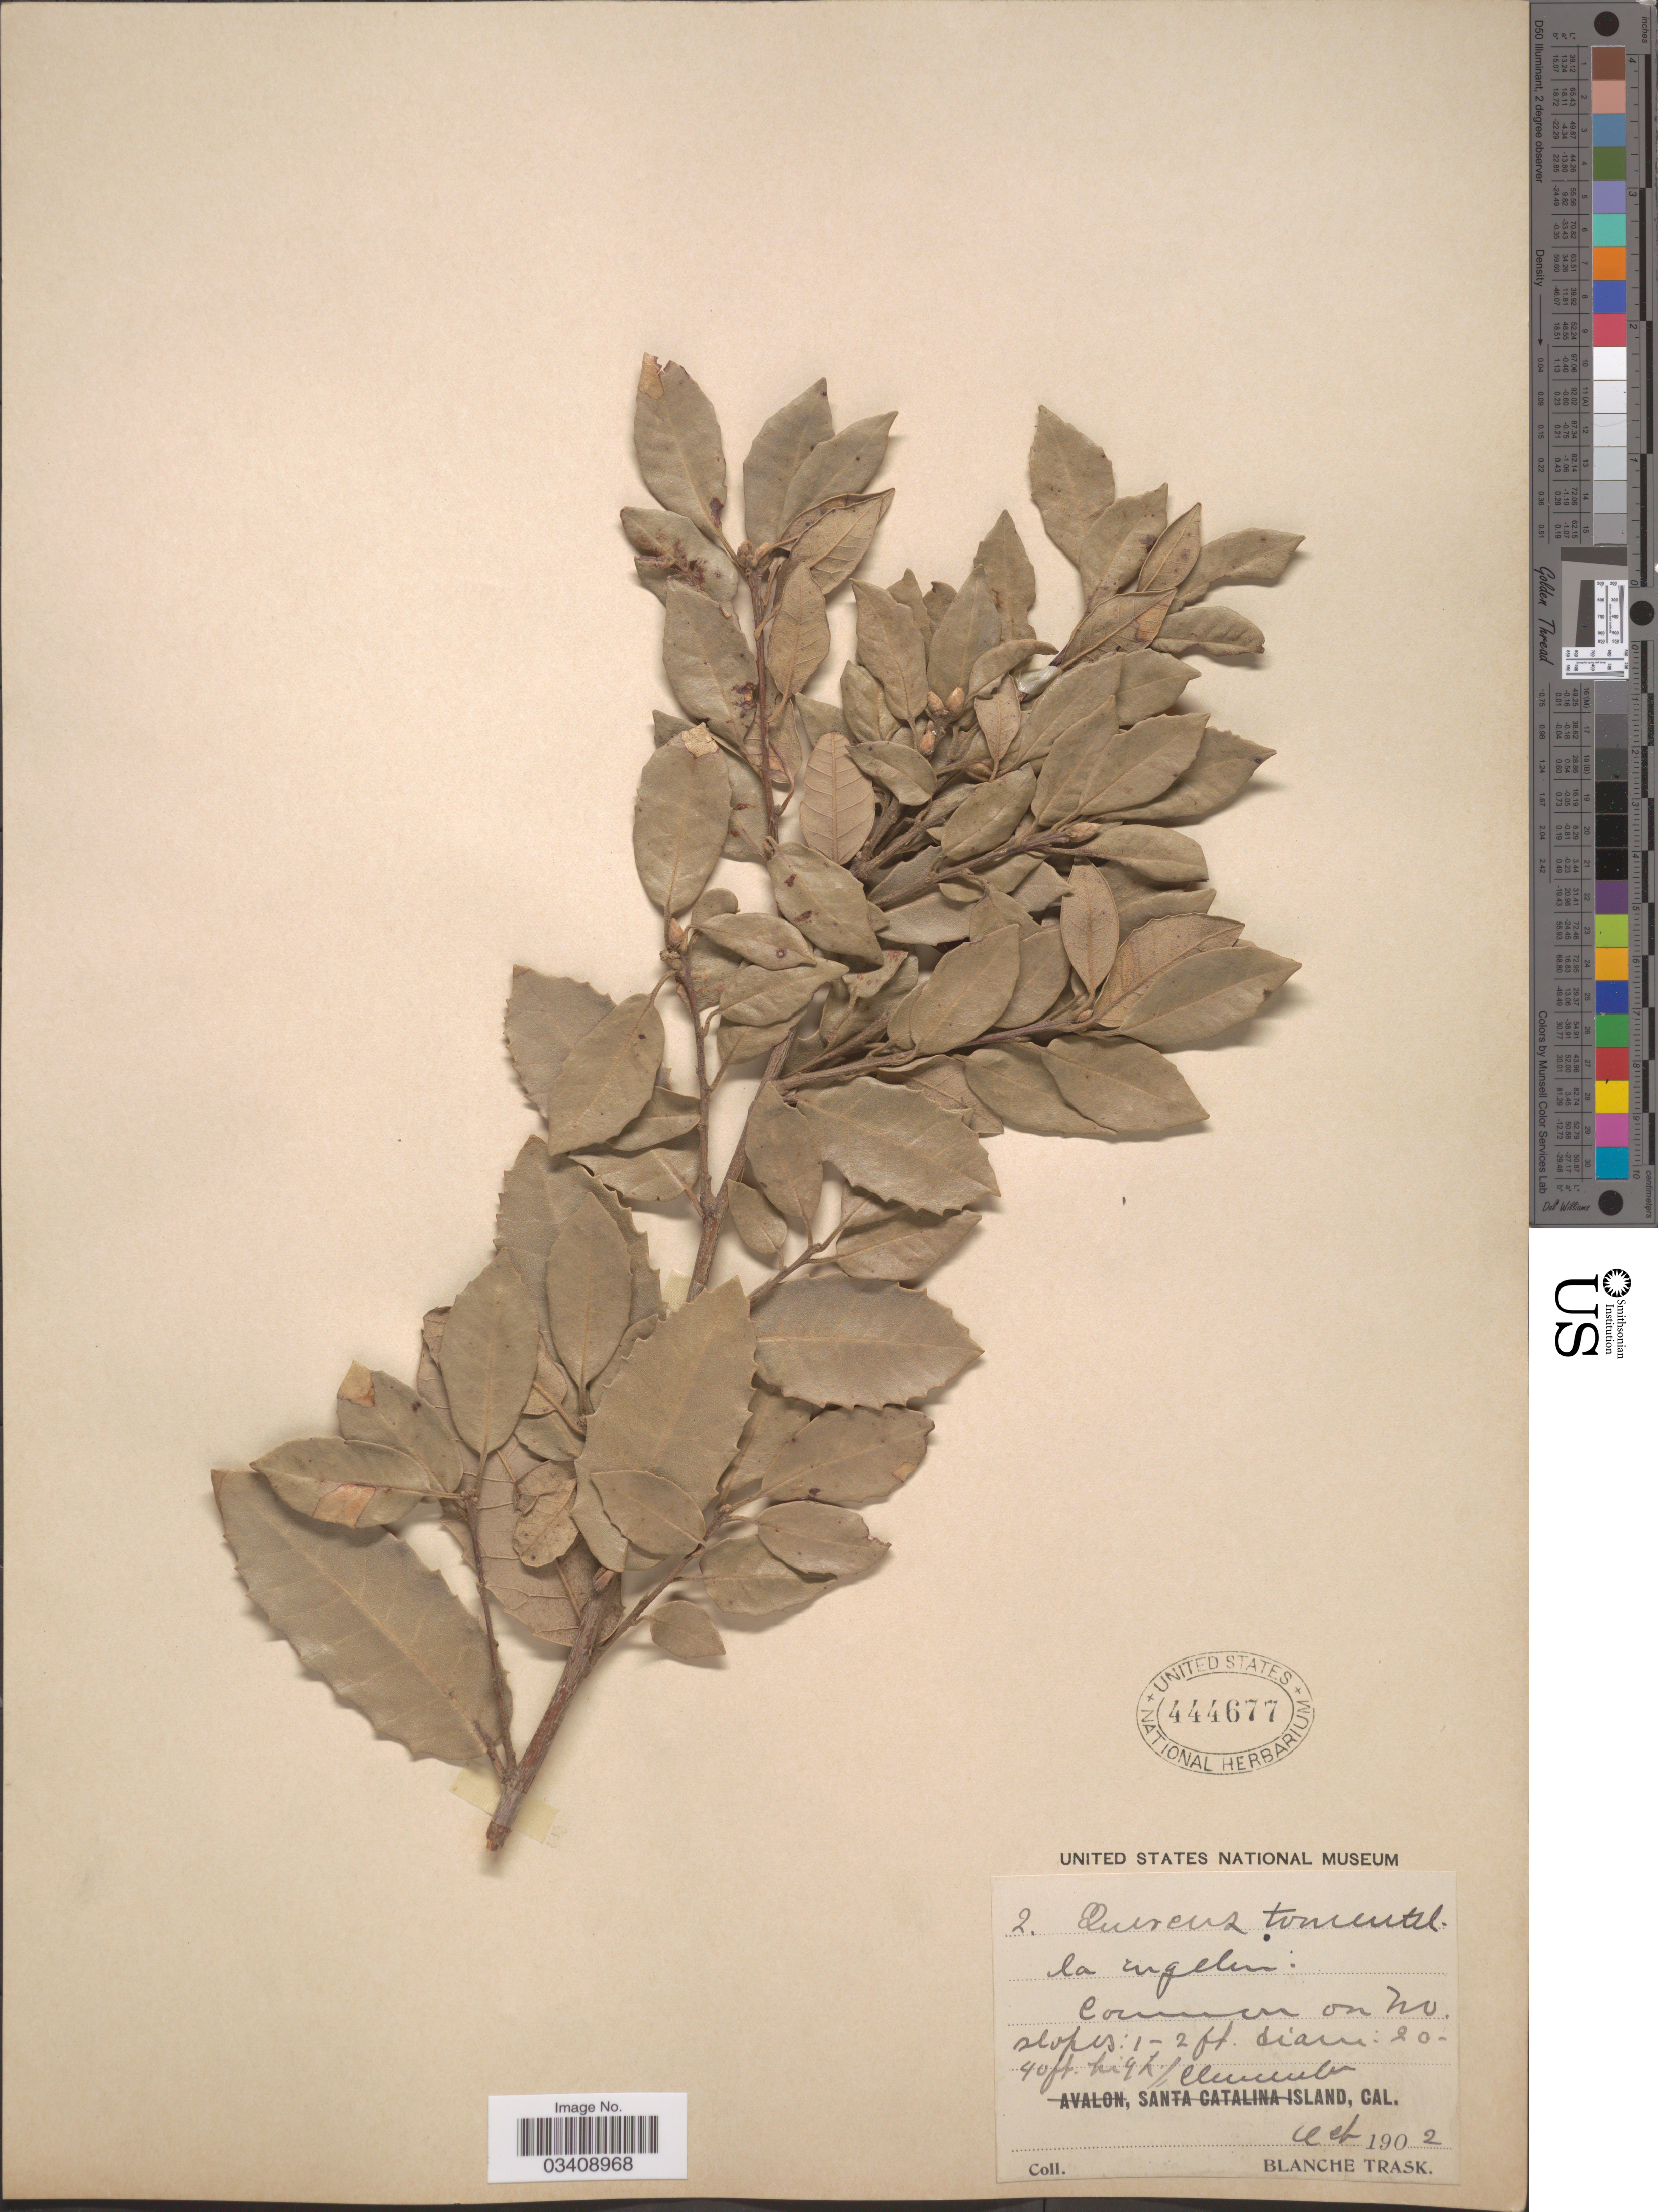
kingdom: Plantae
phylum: Tracheophyta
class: Magnoliopsida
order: Fagales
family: Fagaceae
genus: Quercus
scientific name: Quercus tomentella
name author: Engelm.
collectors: B. Trask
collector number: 2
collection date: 1902-10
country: United States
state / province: California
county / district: Los Angeles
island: San Clemente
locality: San Clemente Island.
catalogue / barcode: US 444677